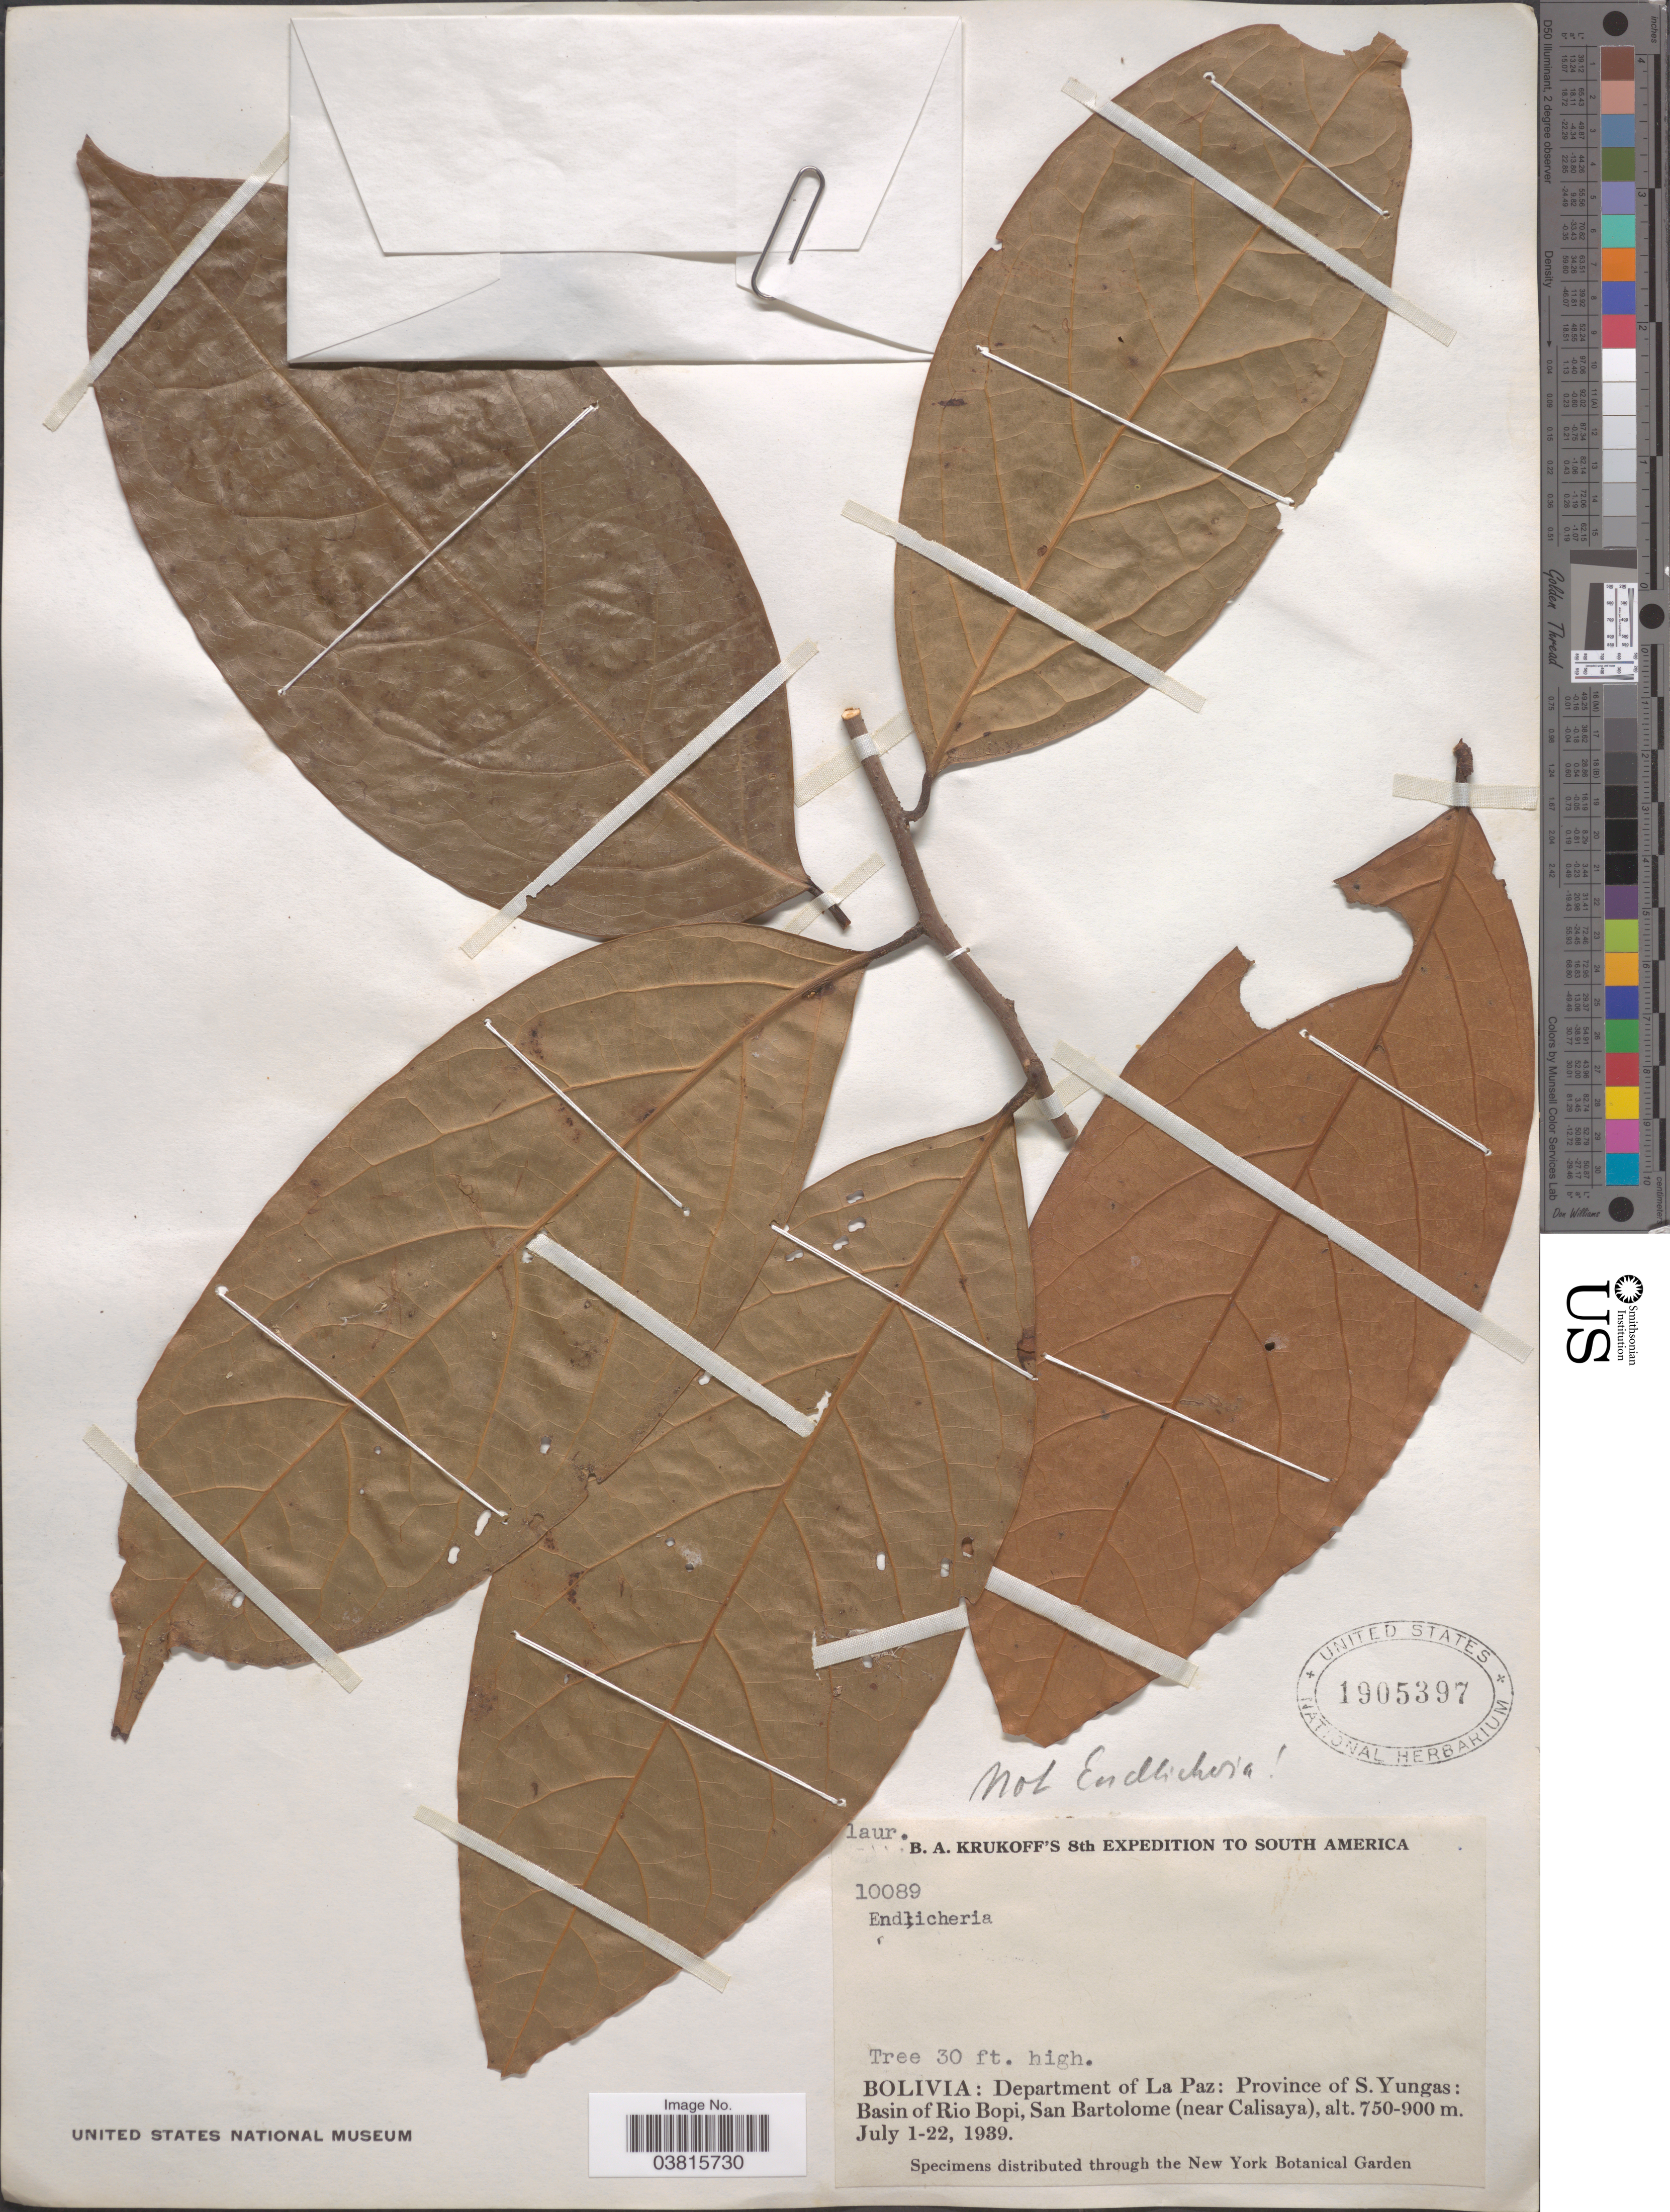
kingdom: Plantae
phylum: Tracheophyta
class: Magnoliopsida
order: Laurales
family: Lauraceae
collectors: B. A. Krukoff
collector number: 10089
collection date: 1939-07-01/1939-07-22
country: Bolivia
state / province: La Paz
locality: South America. Department of La Paz: Province of S.Yungas: Basin of Rio Bopi, San Bartolome (near Calisaya).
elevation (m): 750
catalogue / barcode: US 1905397